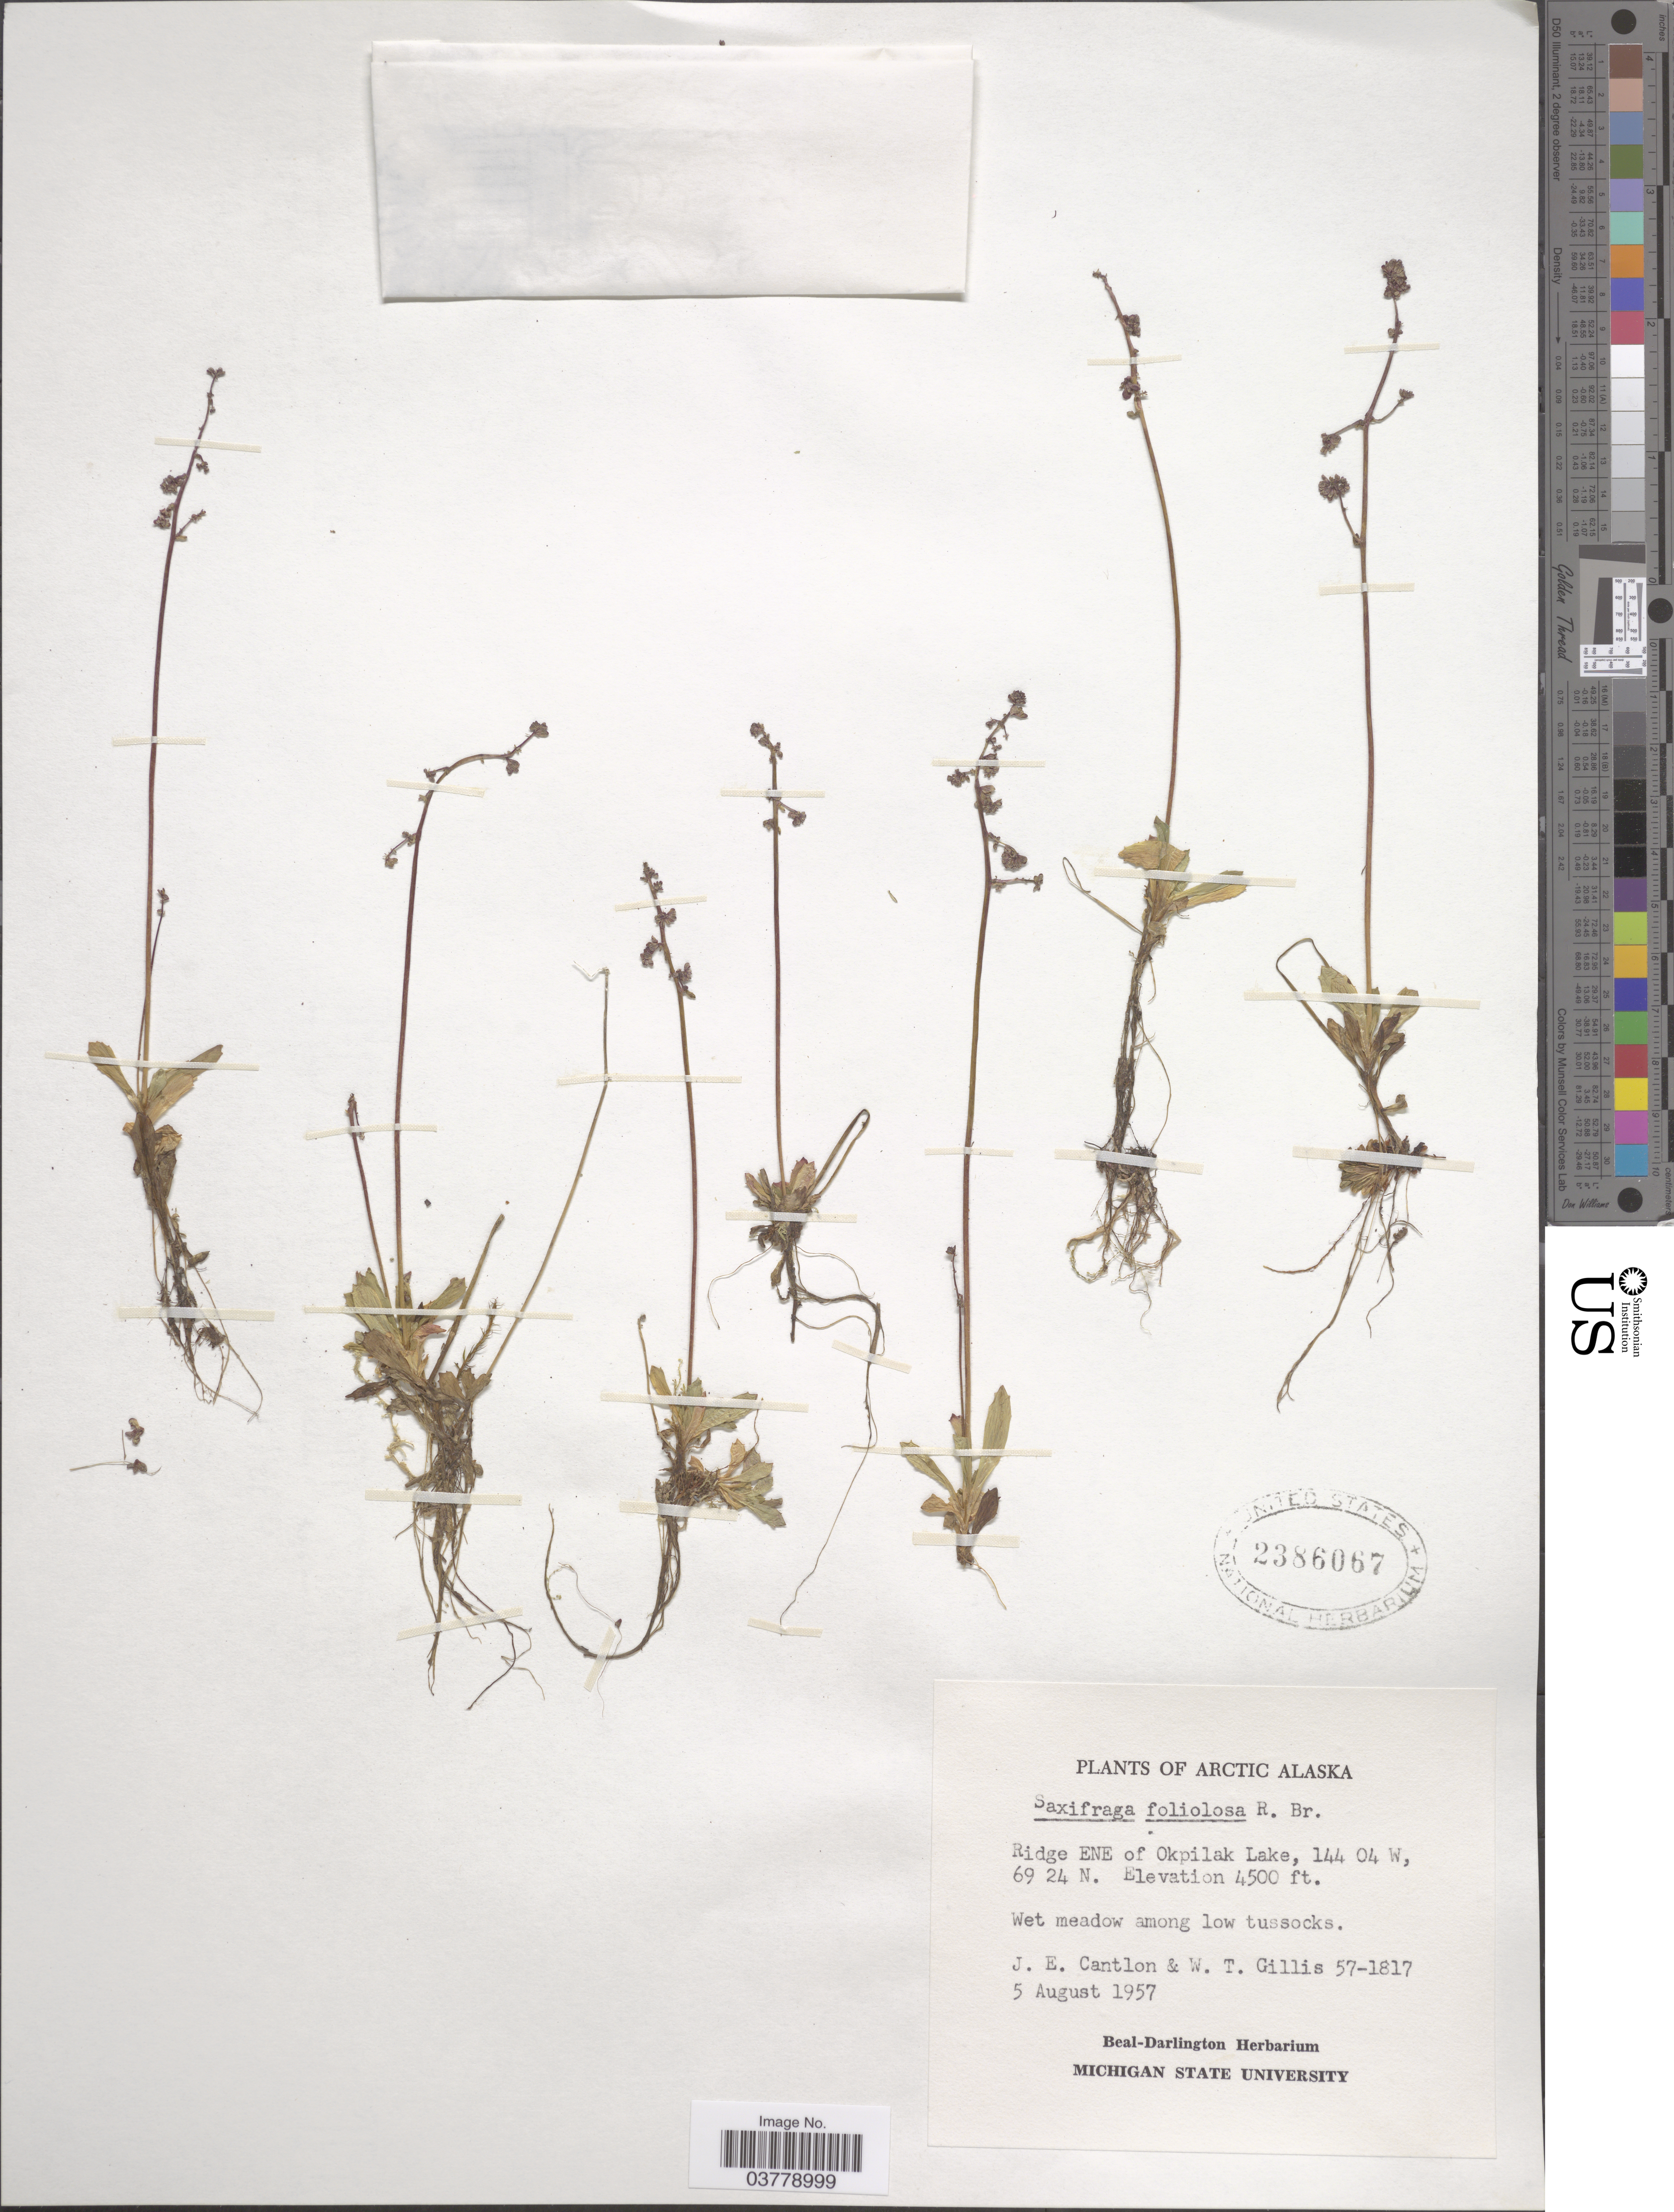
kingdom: Plantae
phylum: Tracheophyta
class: Magnoliopsida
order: Saxifragales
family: Saxifragaceae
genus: Micranthes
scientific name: Micranthes foliolosa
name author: (R. Br.) Gornall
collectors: J. Cantlon & W. T. Gillis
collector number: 57-1817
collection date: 1957-08-05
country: United States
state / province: Alaska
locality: Arctic Alaska. Ridge ENE of Okpilak Lake.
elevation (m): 1372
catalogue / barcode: US 2386067